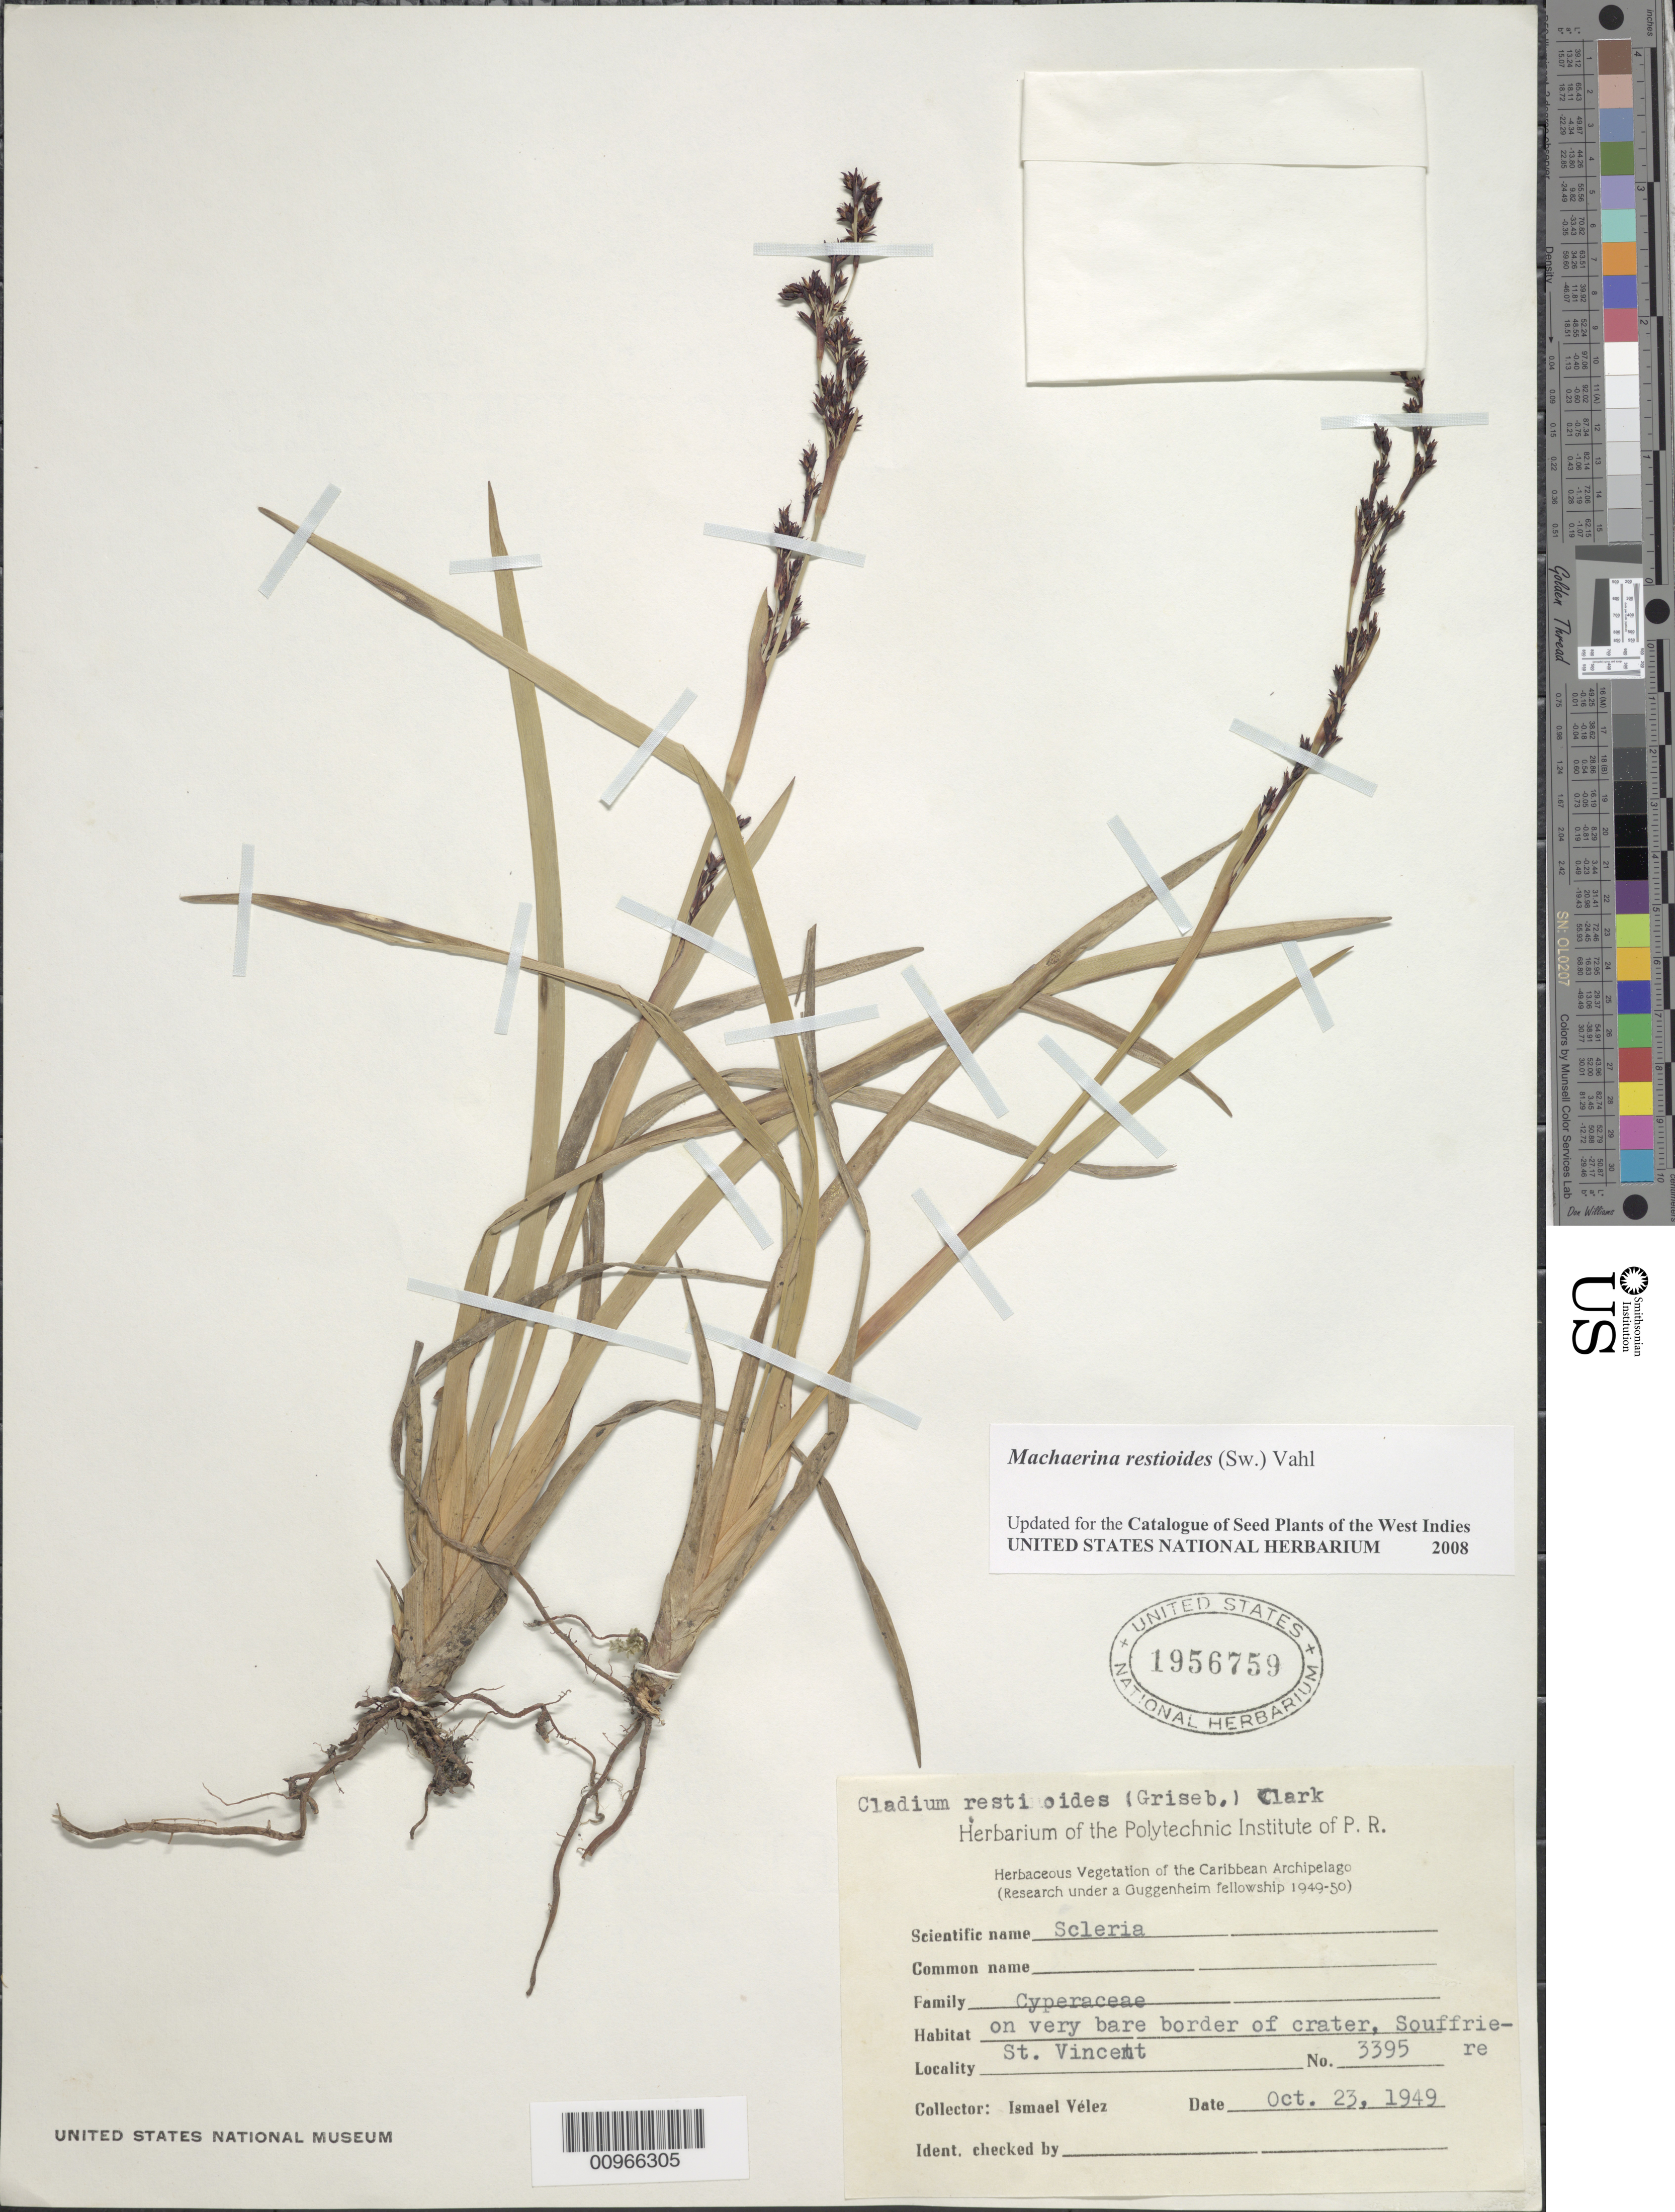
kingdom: Plantae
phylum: Tracheophyta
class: Liliopsida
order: Poales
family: Cyperaceae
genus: Machaerina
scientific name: Machaerina restioides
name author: (Sw.) Vahl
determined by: Strong, M. T., (US), Smithsonian Institution - National Museum of Natural History (UNITED STATES)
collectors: I. Velez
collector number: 3395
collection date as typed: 23 Oct 1949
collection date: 1949-10-23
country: St. Vincent - Grenadines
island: St. Vincent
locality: Soufrière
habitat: On very bare border of crater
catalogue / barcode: US 1956759